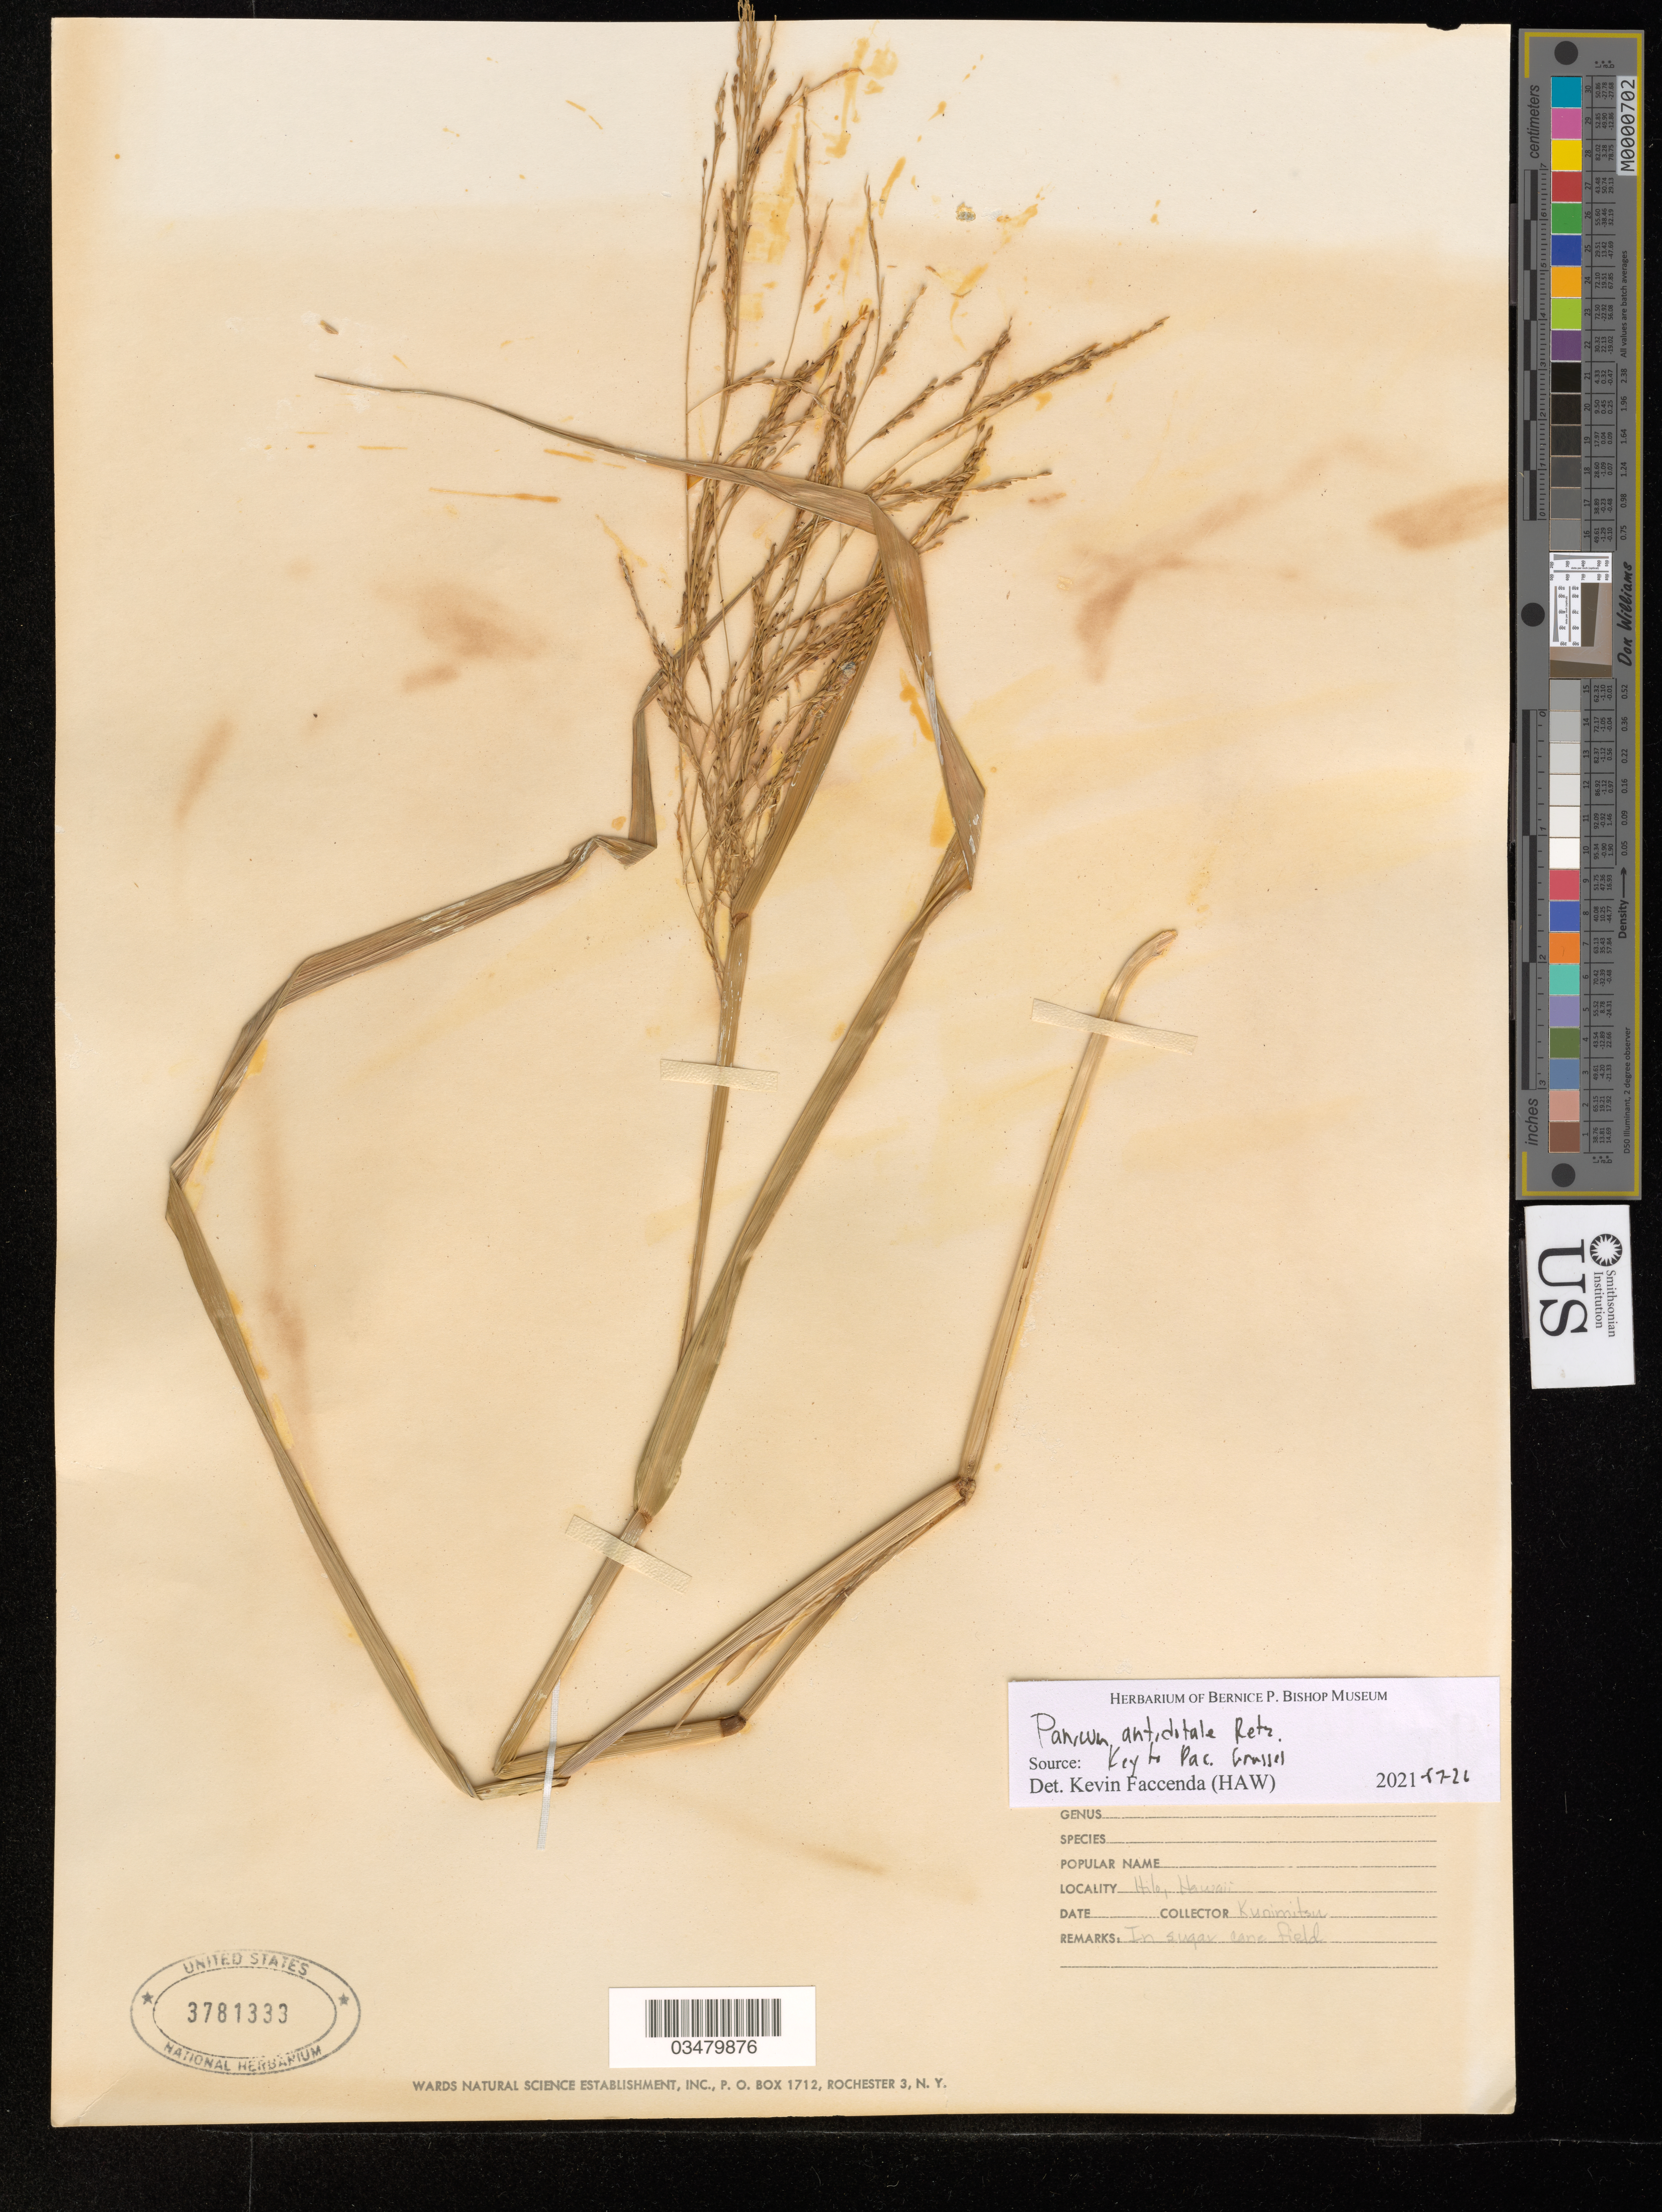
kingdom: Plantae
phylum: Tracheophyta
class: Liliopsida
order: Poales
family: Poaceae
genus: Panicum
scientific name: Panicum antidotale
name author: Retz.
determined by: Faccenda, K.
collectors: K. Kunimitsu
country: United States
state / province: Hawaii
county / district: Hawaii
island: Hawaii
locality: Hilo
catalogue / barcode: US 3781333